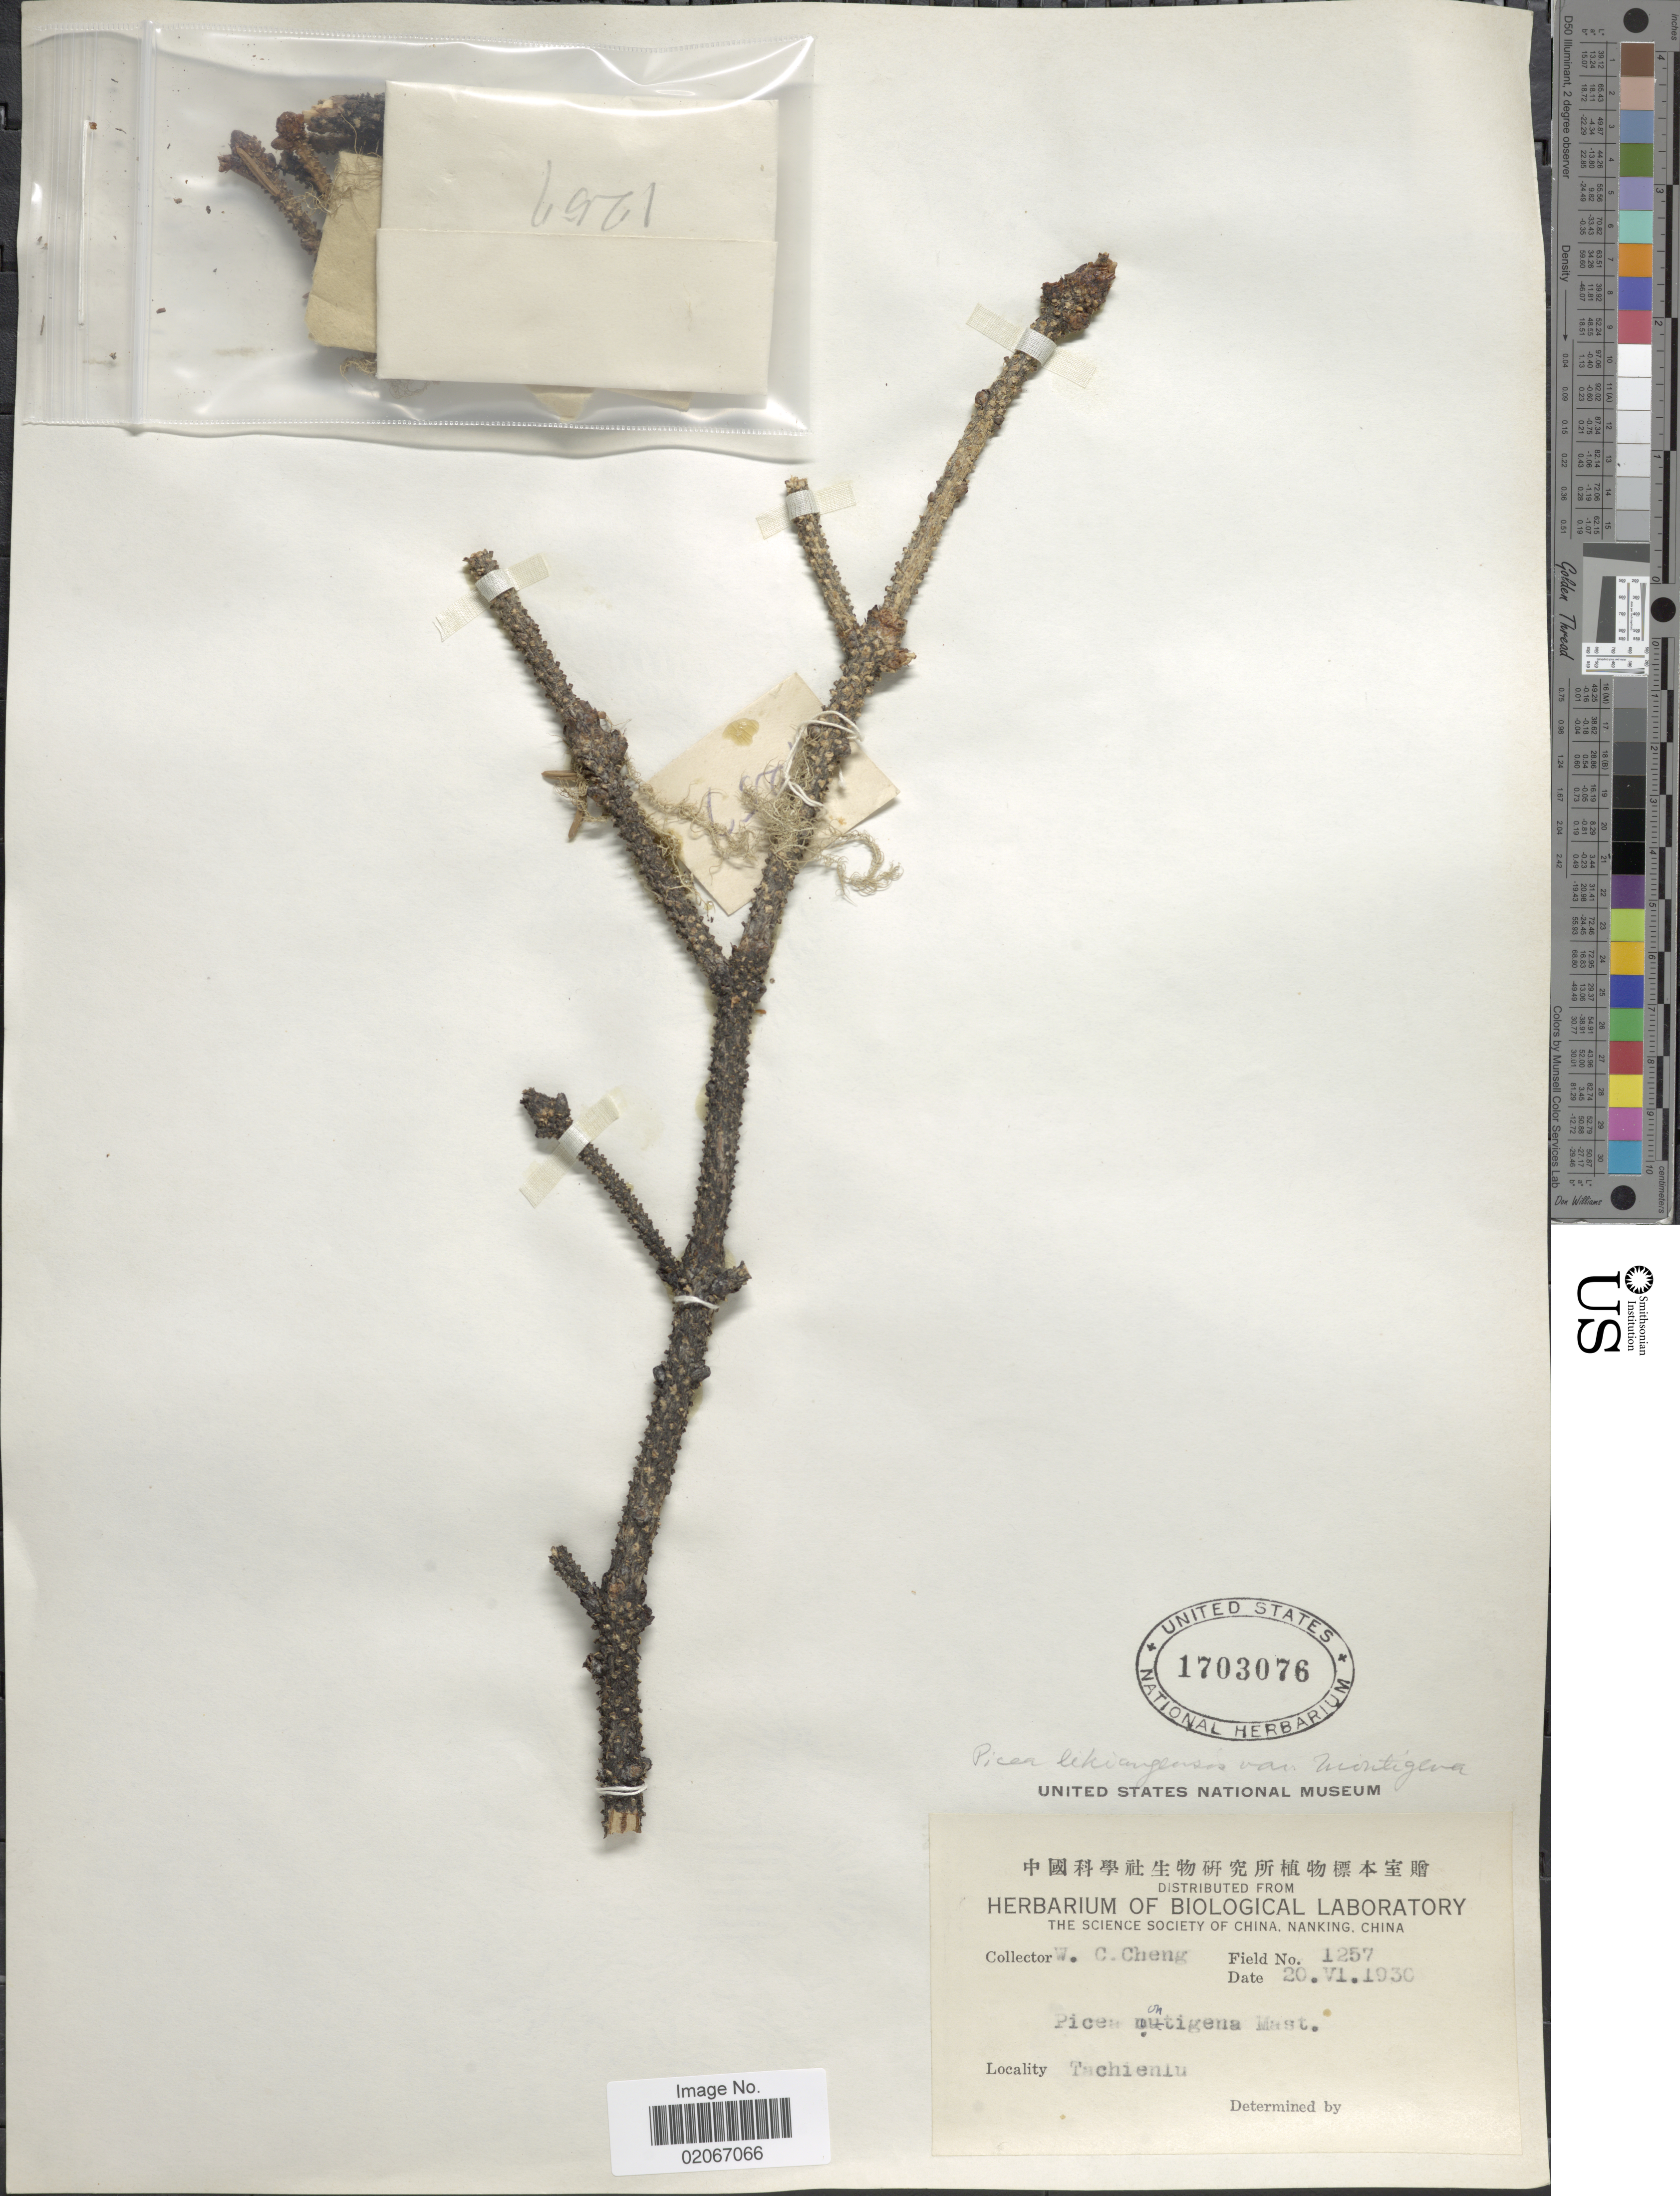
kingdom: Plantae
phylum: Tracheophyta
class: Pinopsida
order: Pinales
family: Pinaceae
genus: Picea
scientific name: Picea montigena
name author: Mast.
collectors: W. C. Cheng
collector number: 1257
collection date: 1930-06-20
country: China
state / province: Sichuan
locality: Tachienlu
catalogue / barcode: US 1703076